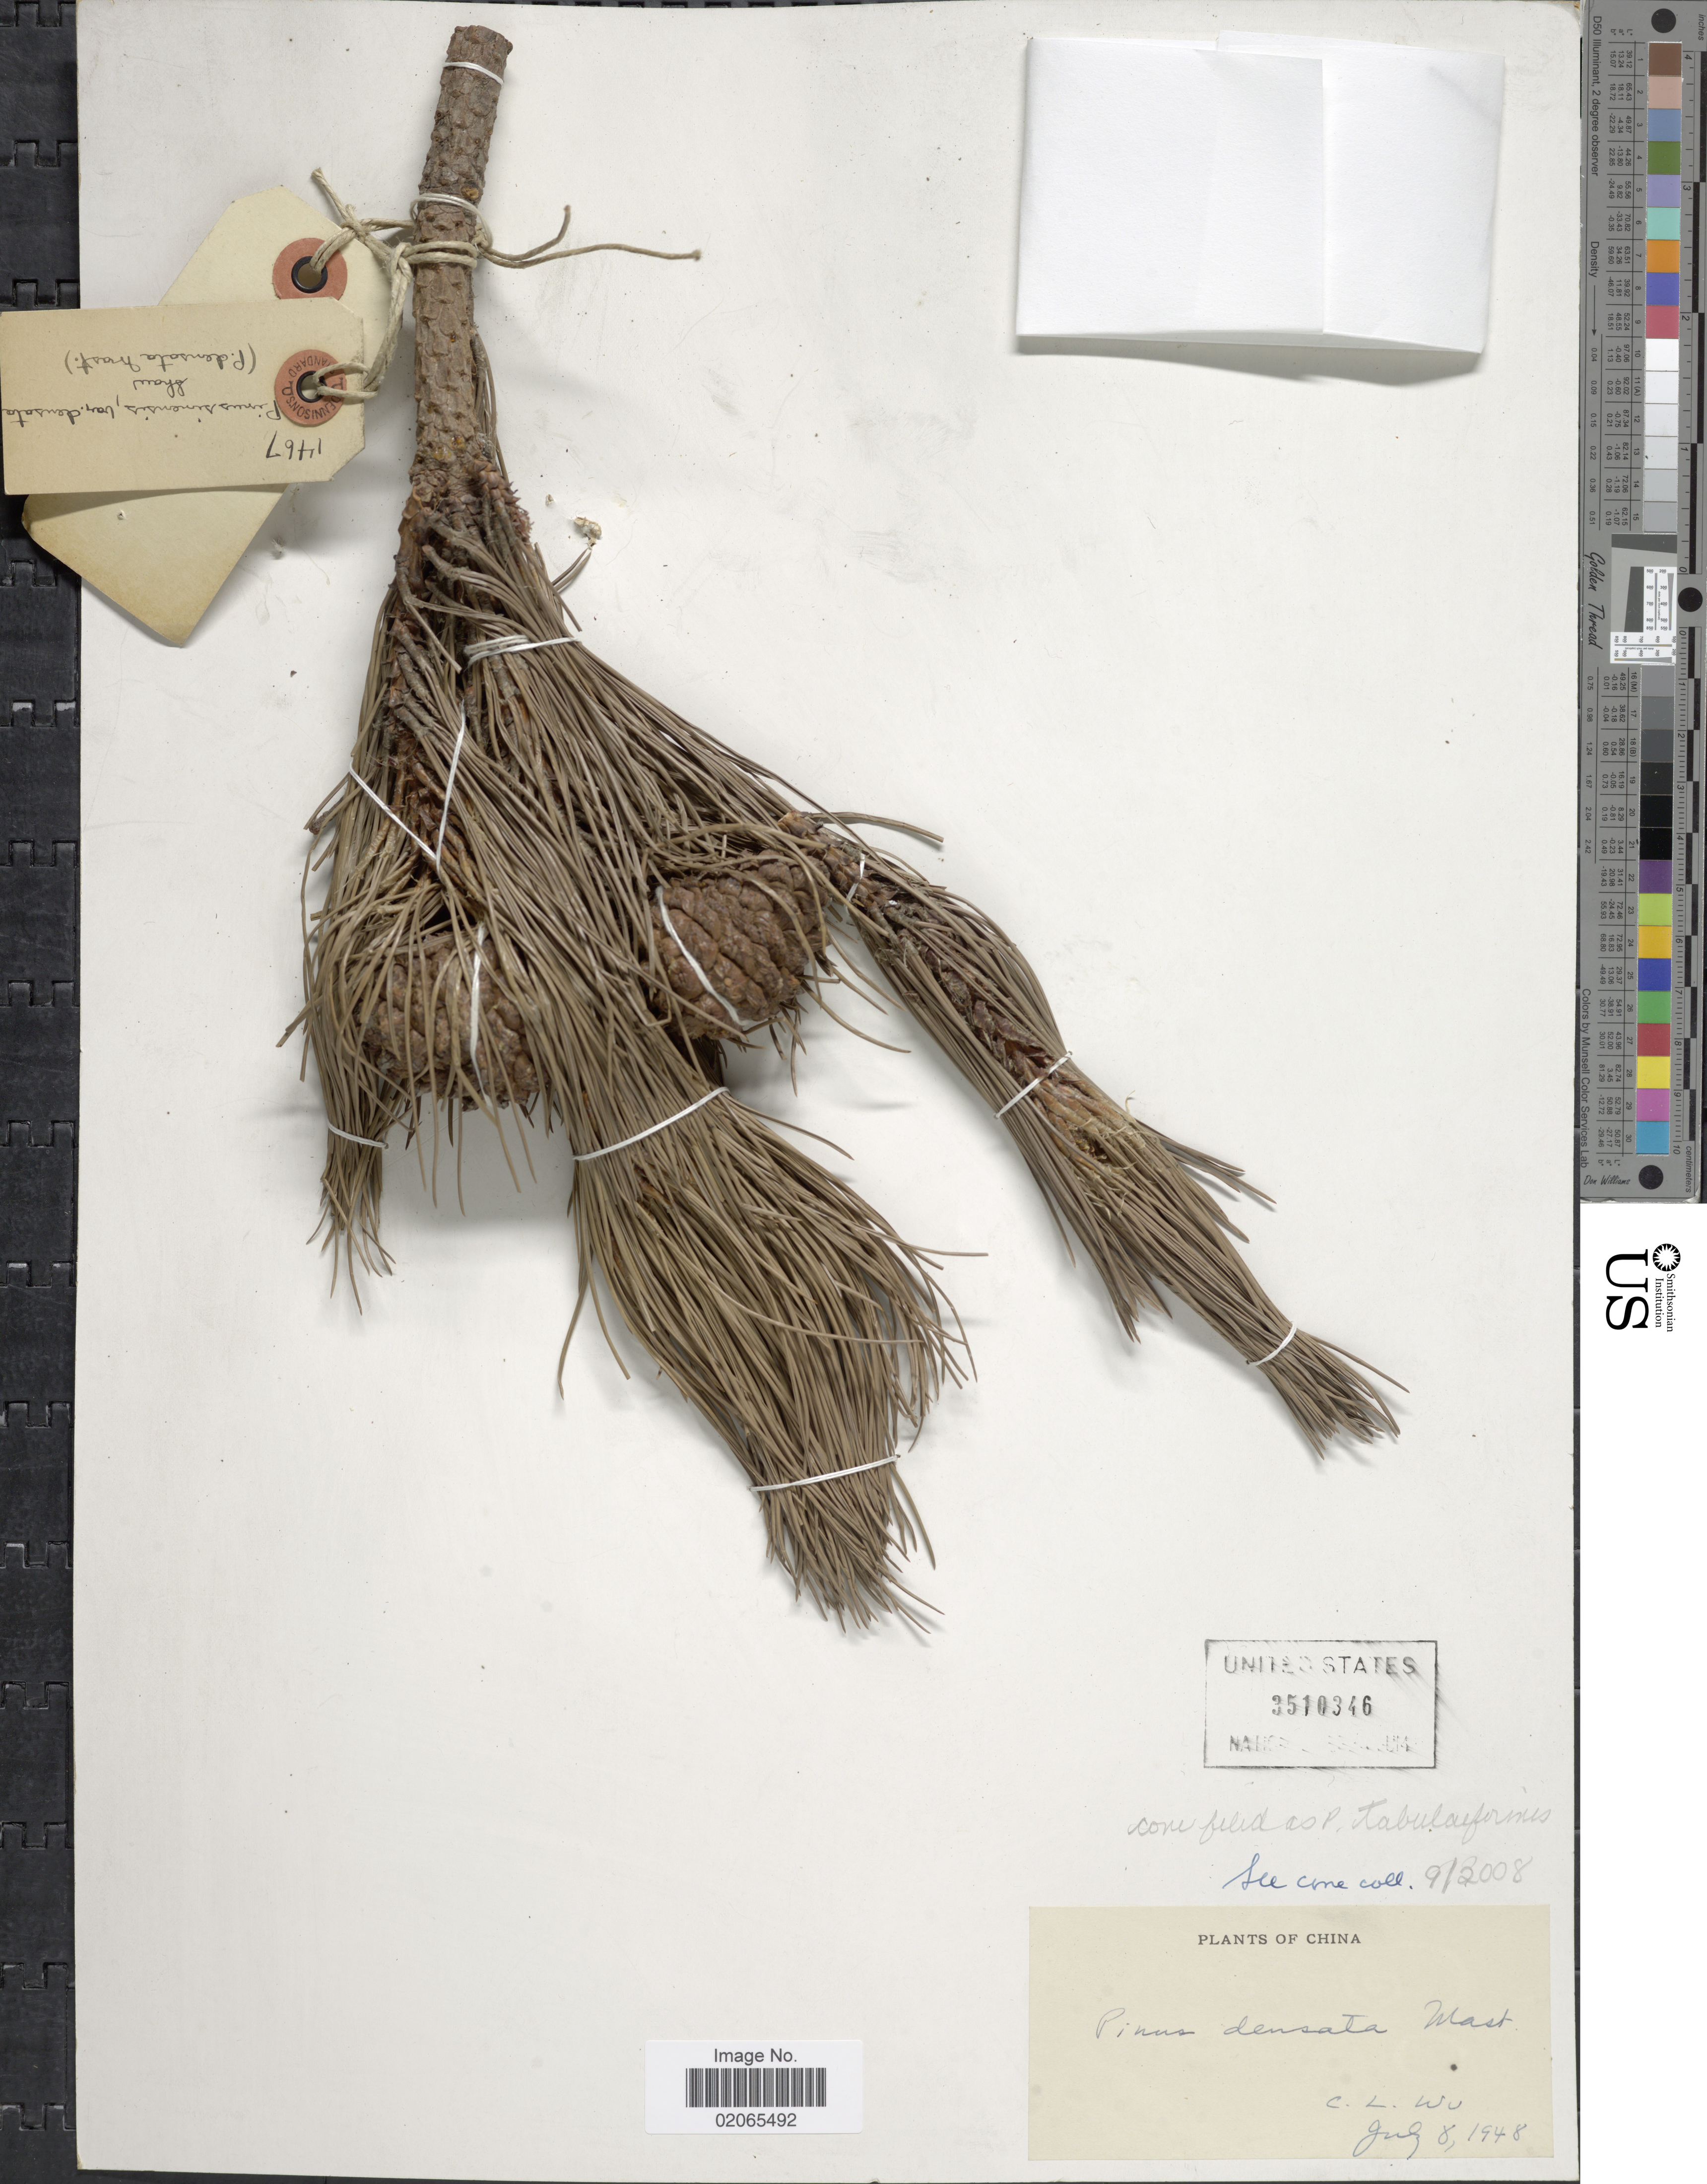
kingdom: Plantae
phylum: Tracheophyta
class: Pinopsida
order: Pinales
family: Pinaceae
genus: Pinus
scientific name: Pinus densata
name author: Mast.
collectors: C. L. Wu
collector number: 1467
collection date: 1948-07-08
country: China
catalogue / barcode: US 3510346